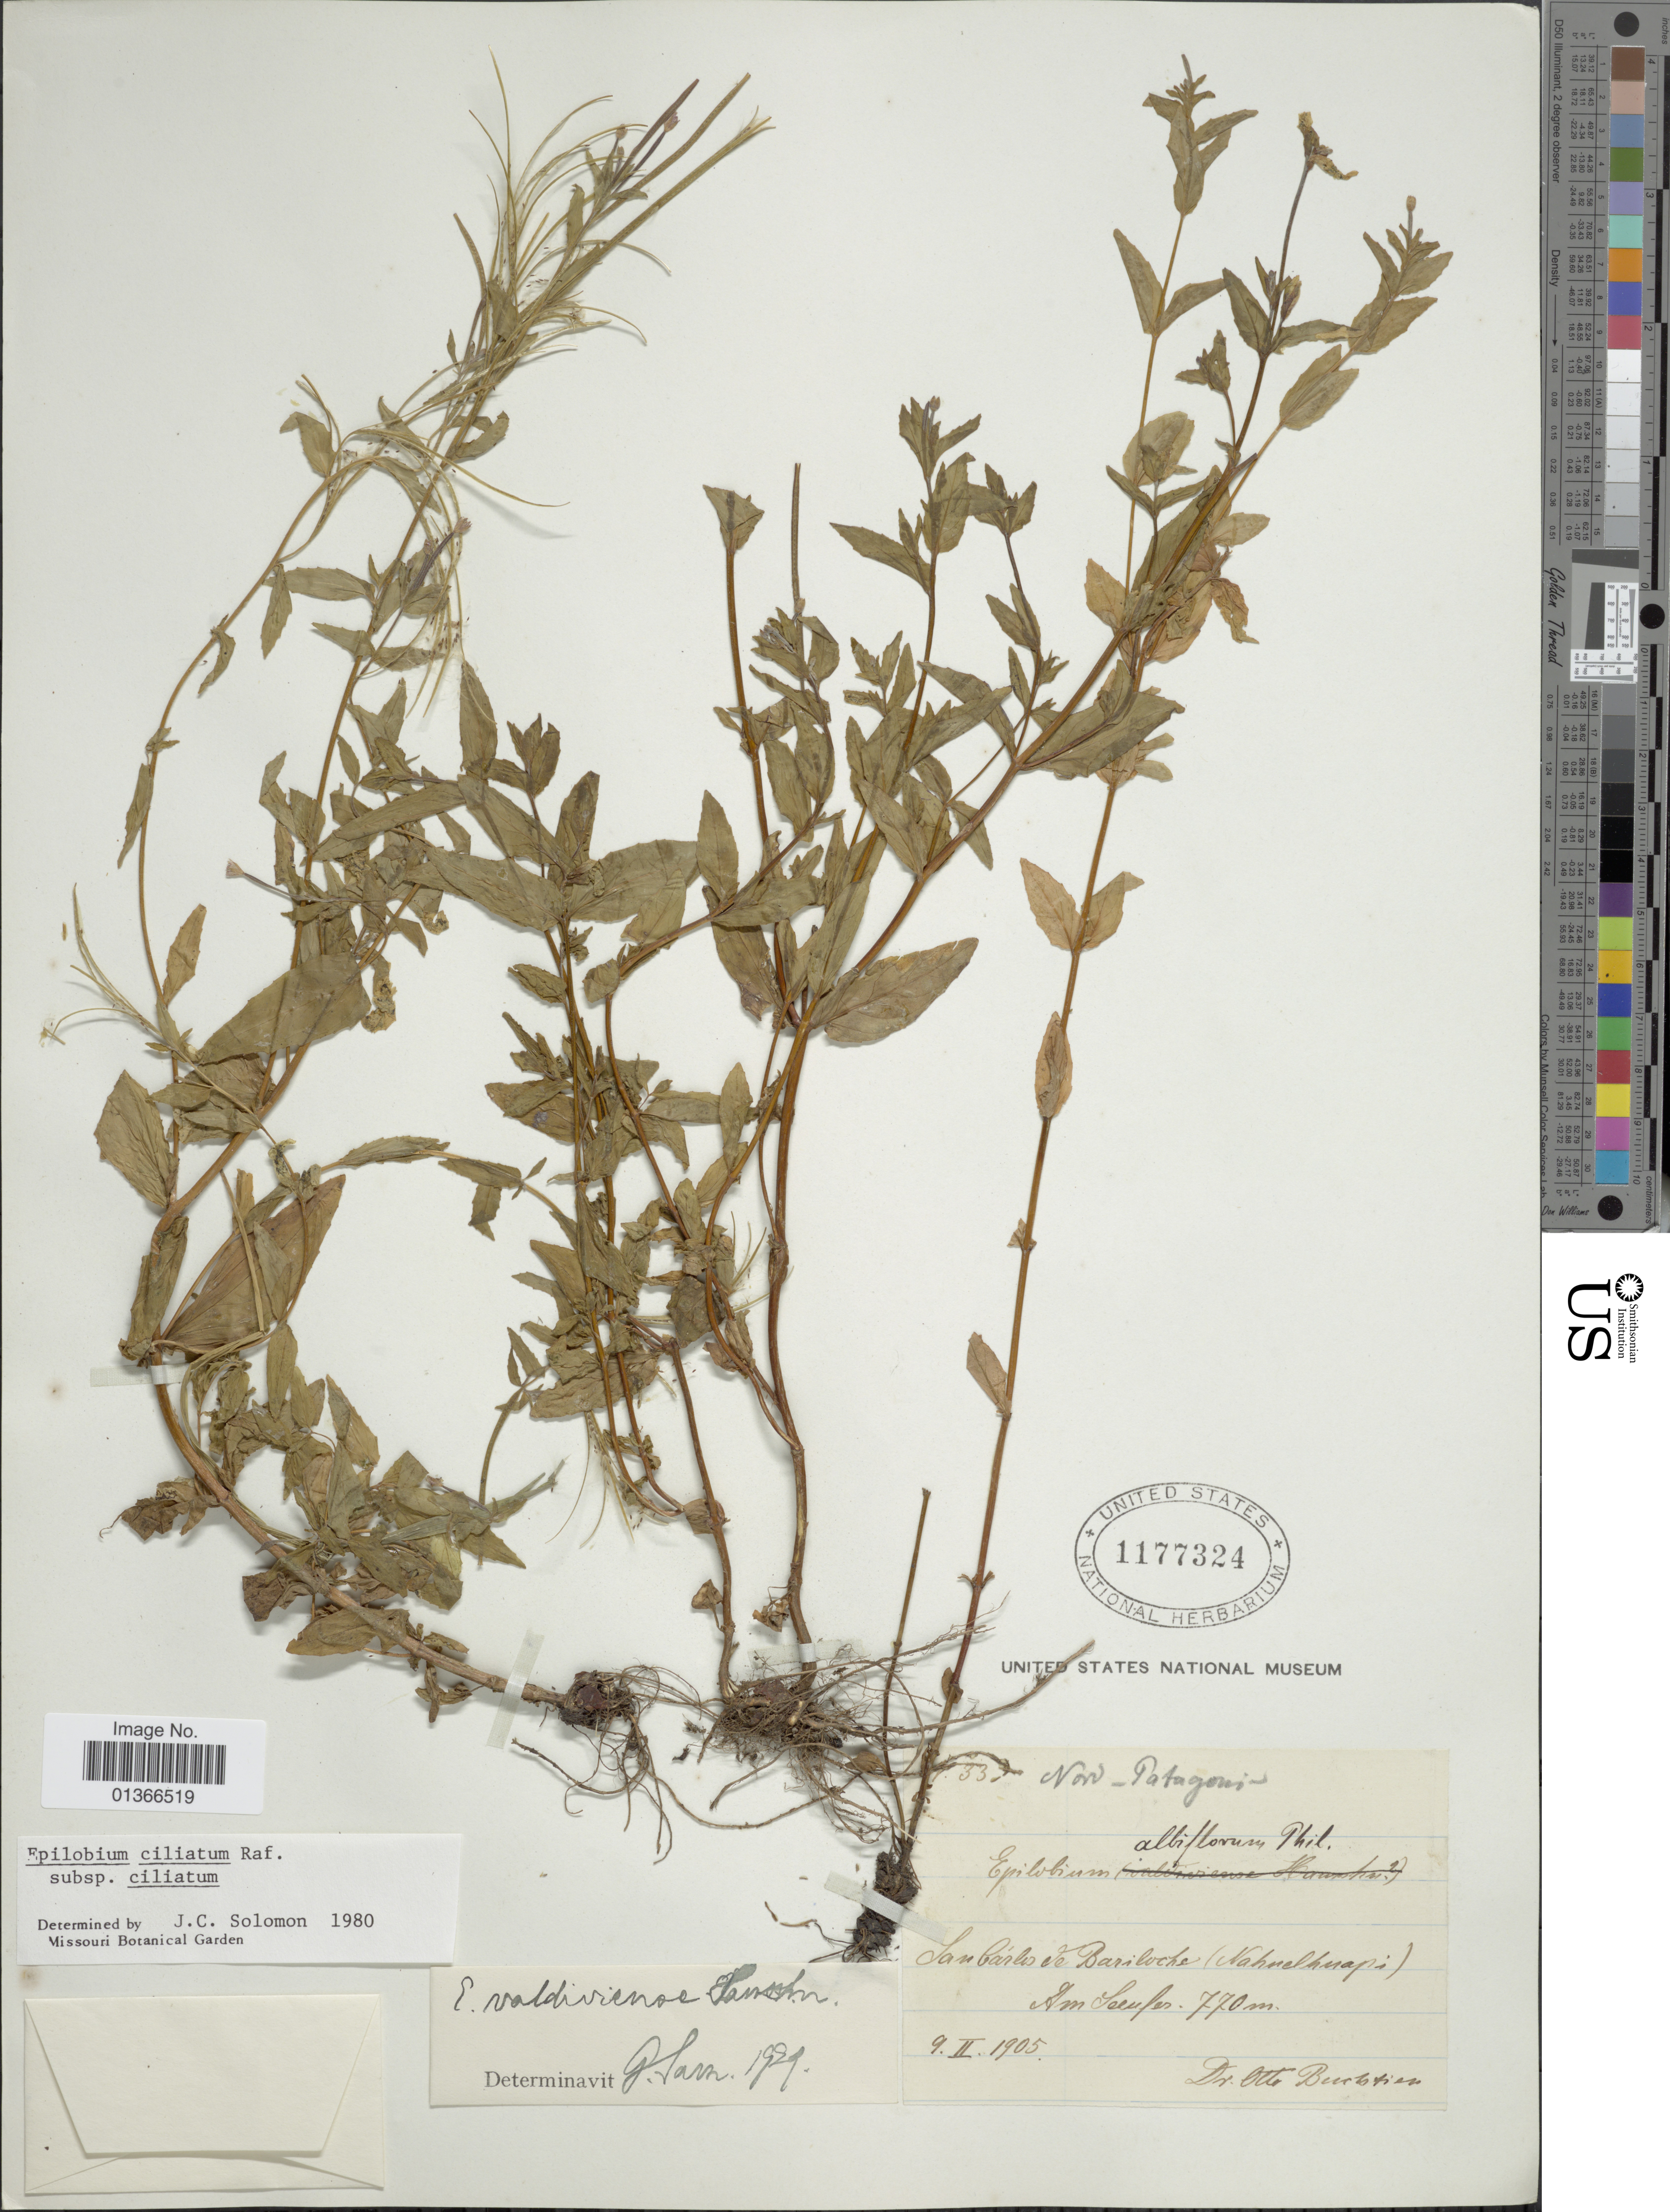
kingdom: Plantae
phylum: Tracheophyta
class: Magnoliopsida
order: Myrtales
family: Onagraceae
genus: Epilobium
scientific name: Epilobium ciliatum subsp. ciliatum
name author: Raf.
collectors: O. Buchtien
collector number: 733*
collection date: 1905-02-09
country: Argentina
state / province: Rio Negro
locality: Noro-Patagoni, San Cárlo de Bariloche (Nahuelhuapi) Am Seeufer.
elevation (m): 770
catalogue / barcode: US 1177324